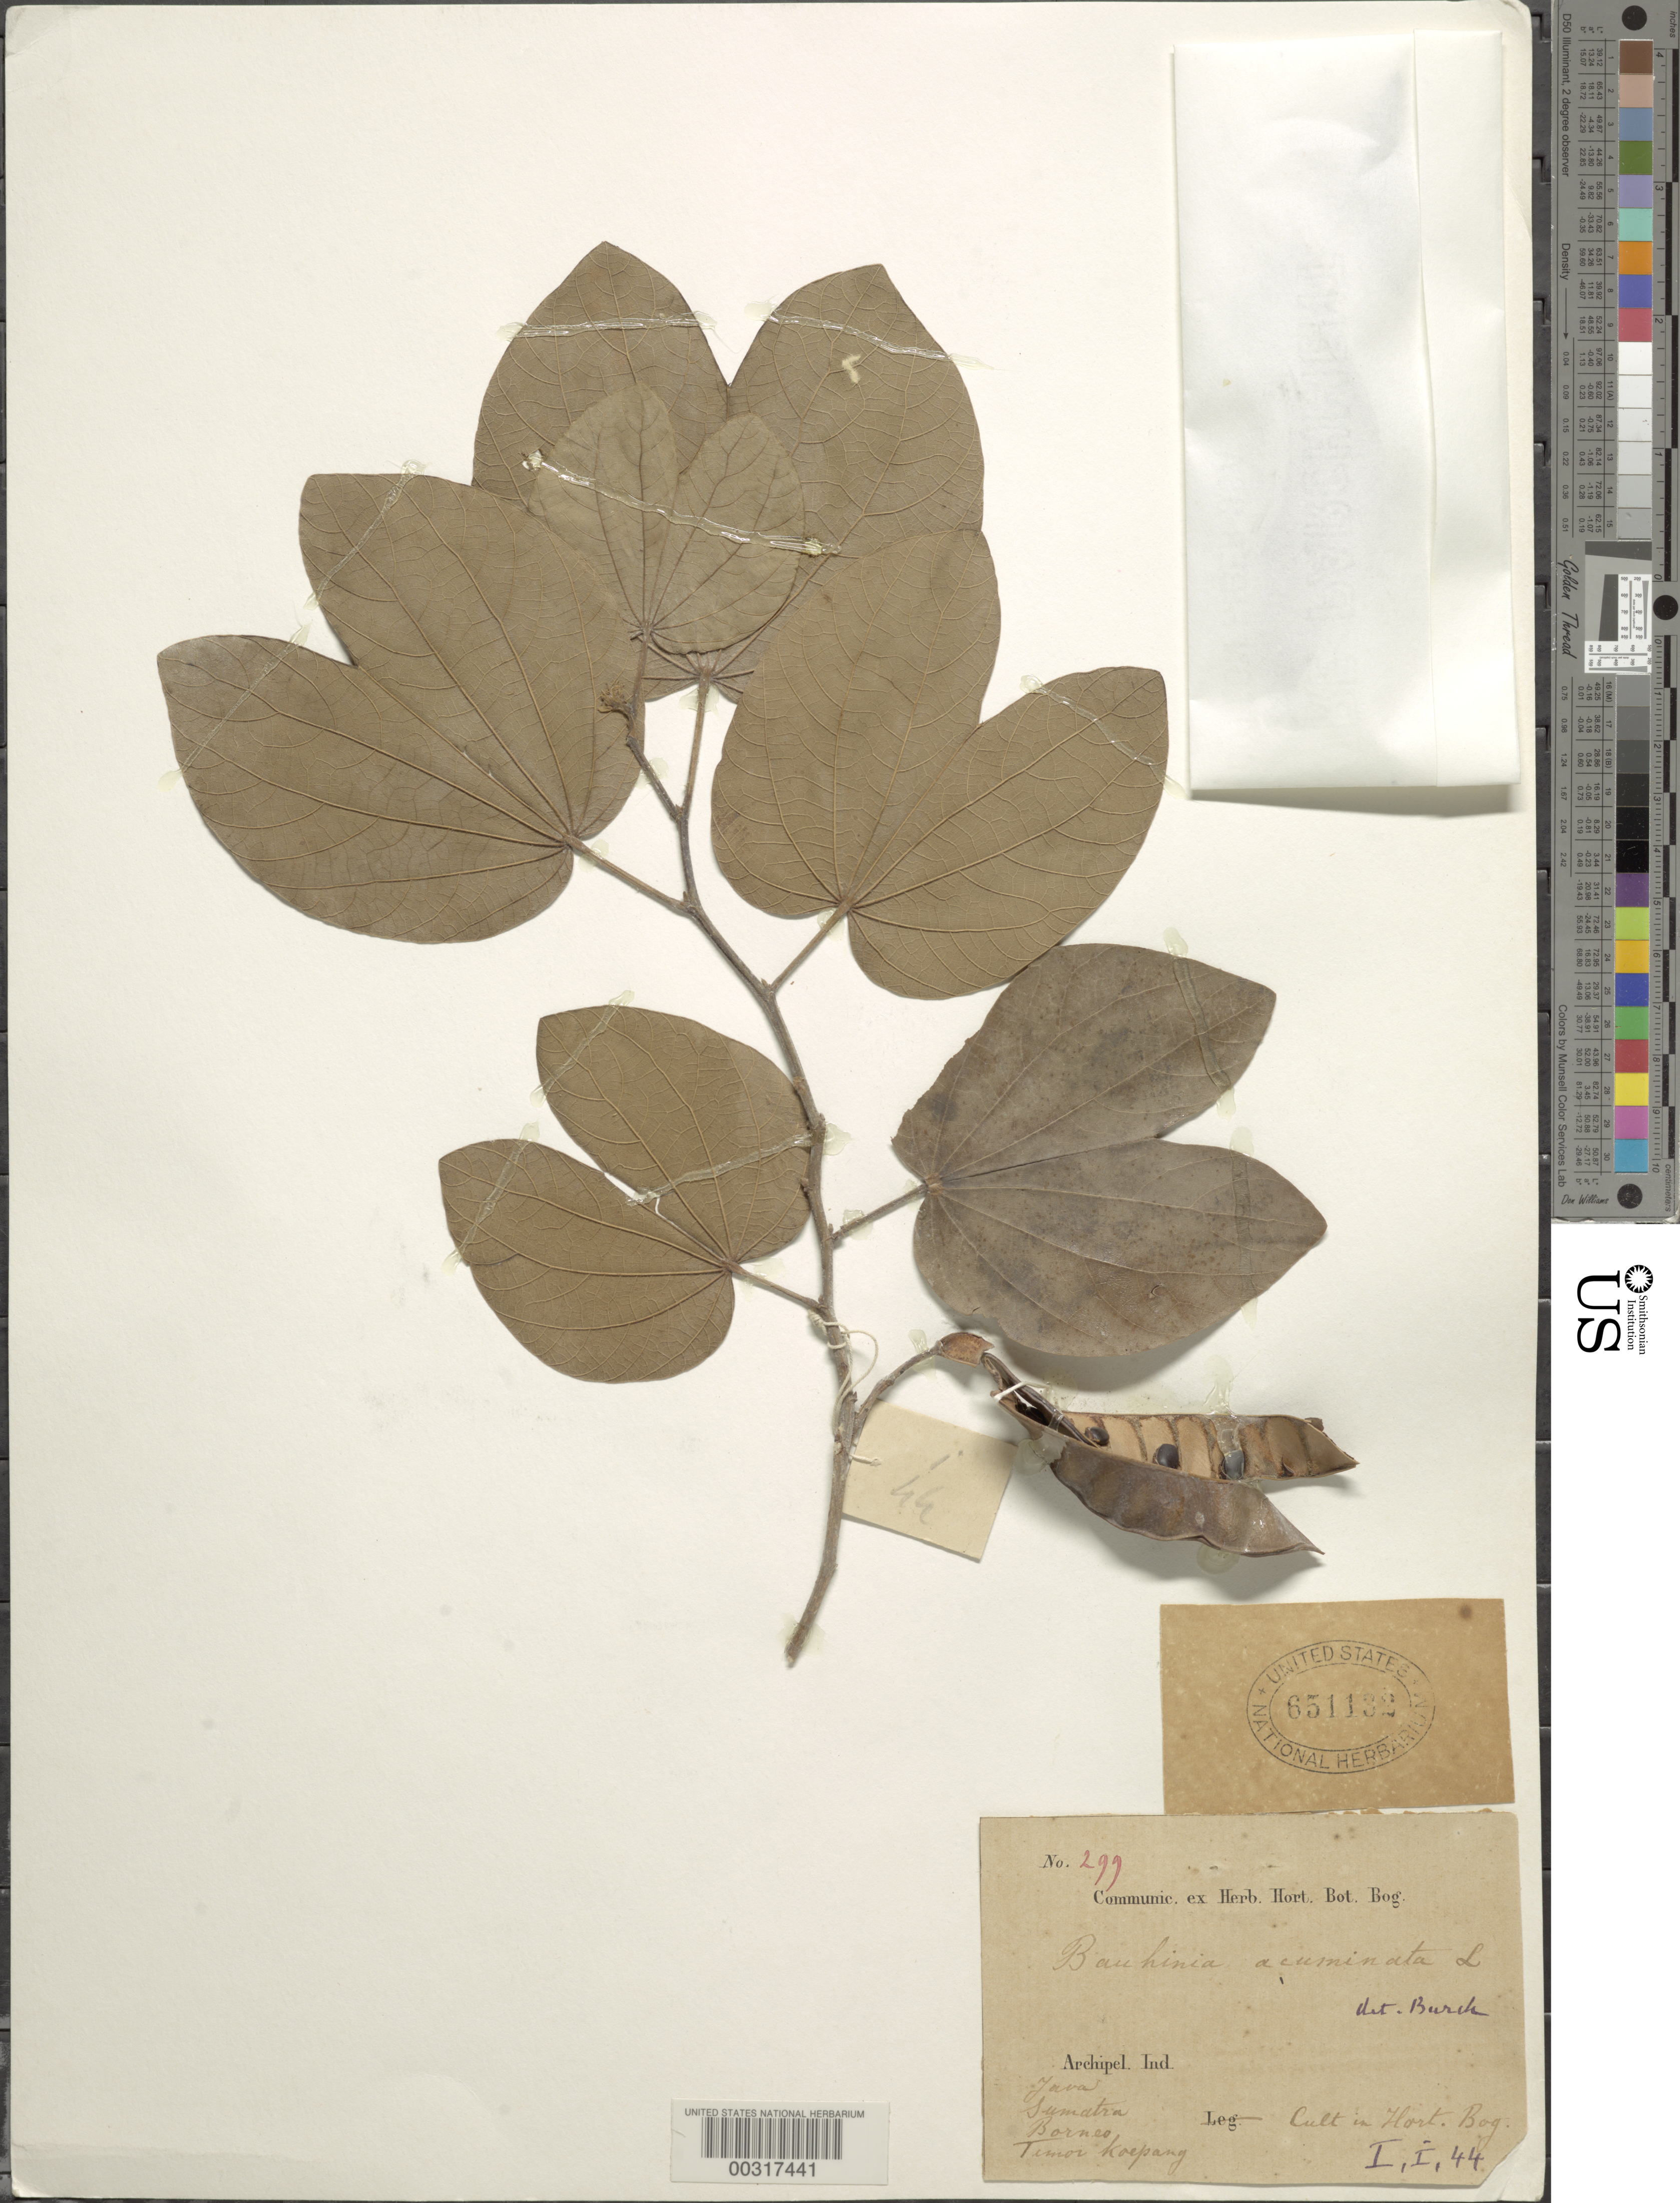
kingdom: Plantae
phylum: Tracheophyta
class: Magnoliopsida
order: Fabales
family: Fabaceae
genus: Bauhinia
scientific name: Bauhinia acuminata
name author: L.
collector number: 299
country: Indonesia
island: Java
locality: Hort. bog., i,i,44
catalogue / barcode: US 651132